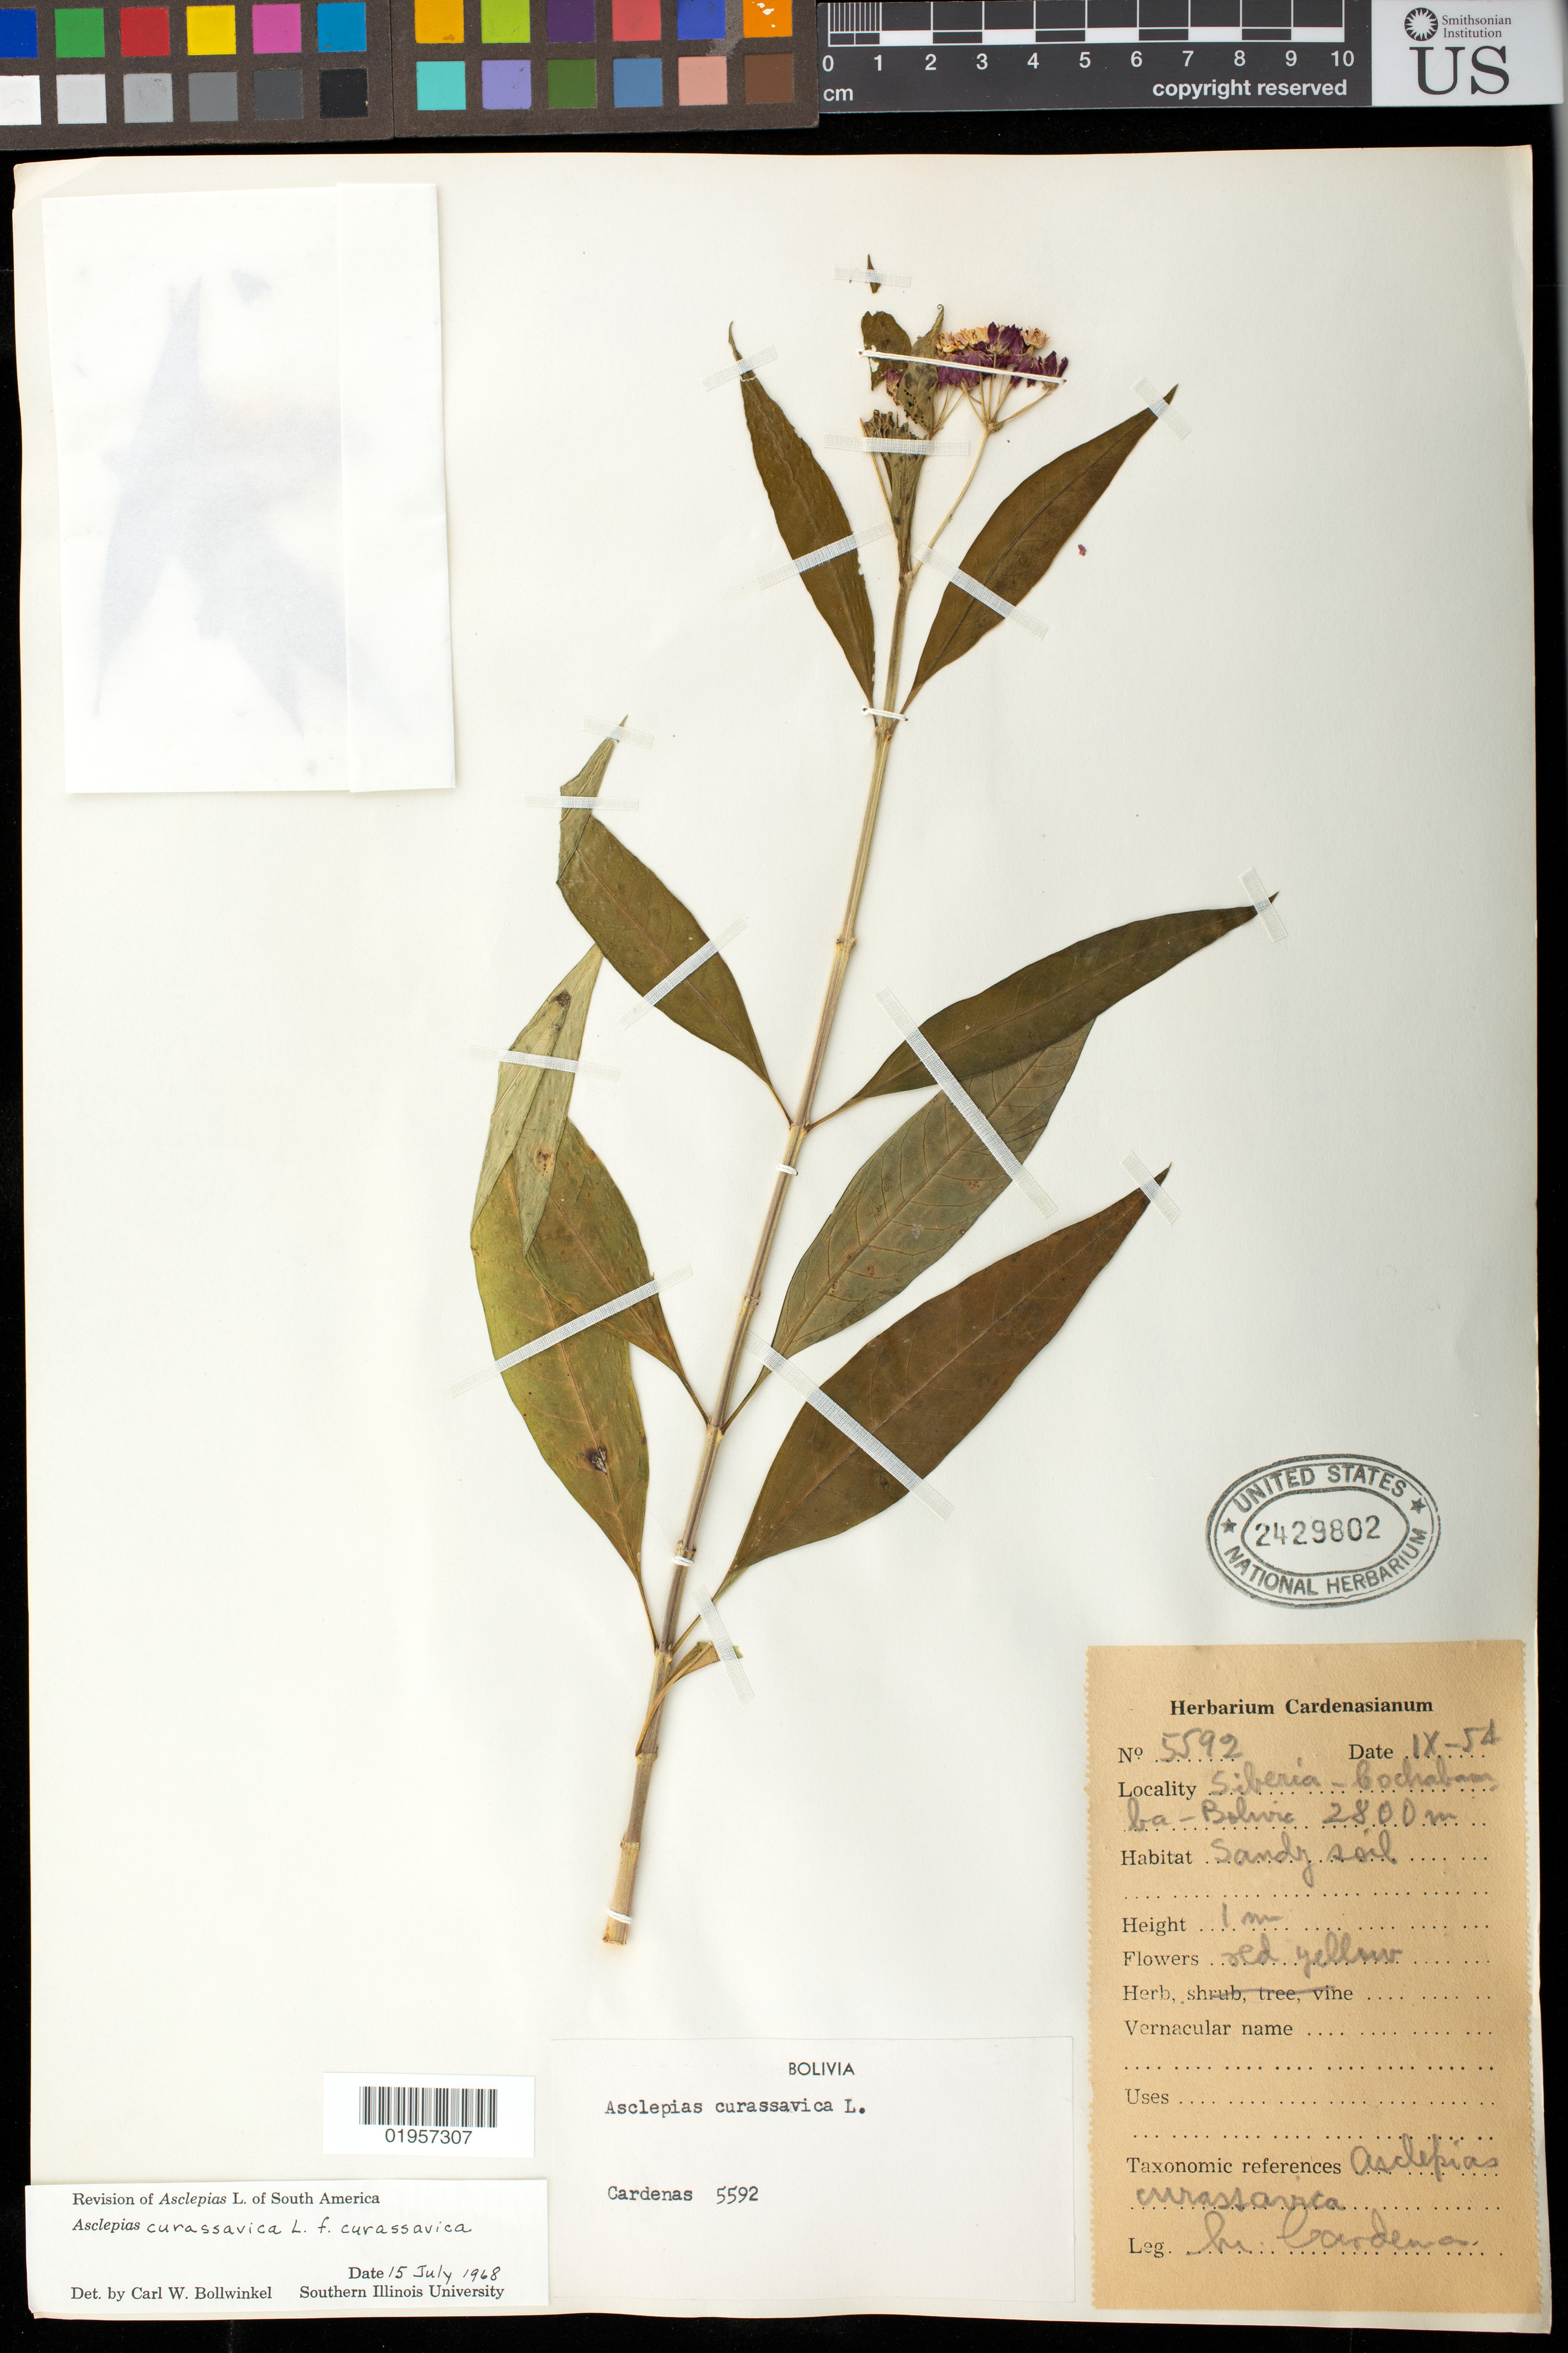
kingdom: Plantae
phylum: Tracheophyta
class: Magnoliopsida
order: Gentianales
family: Apocynaceae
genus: Asclepias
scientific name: Asclepias curassavica f. curassavica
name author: L.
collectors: M. Cárdenas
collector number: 5592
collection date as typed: Sep 1954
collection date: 1954-09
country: Bolivia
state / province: Cochabamba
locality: Siberia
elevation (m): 2800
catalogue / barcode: US 2429802